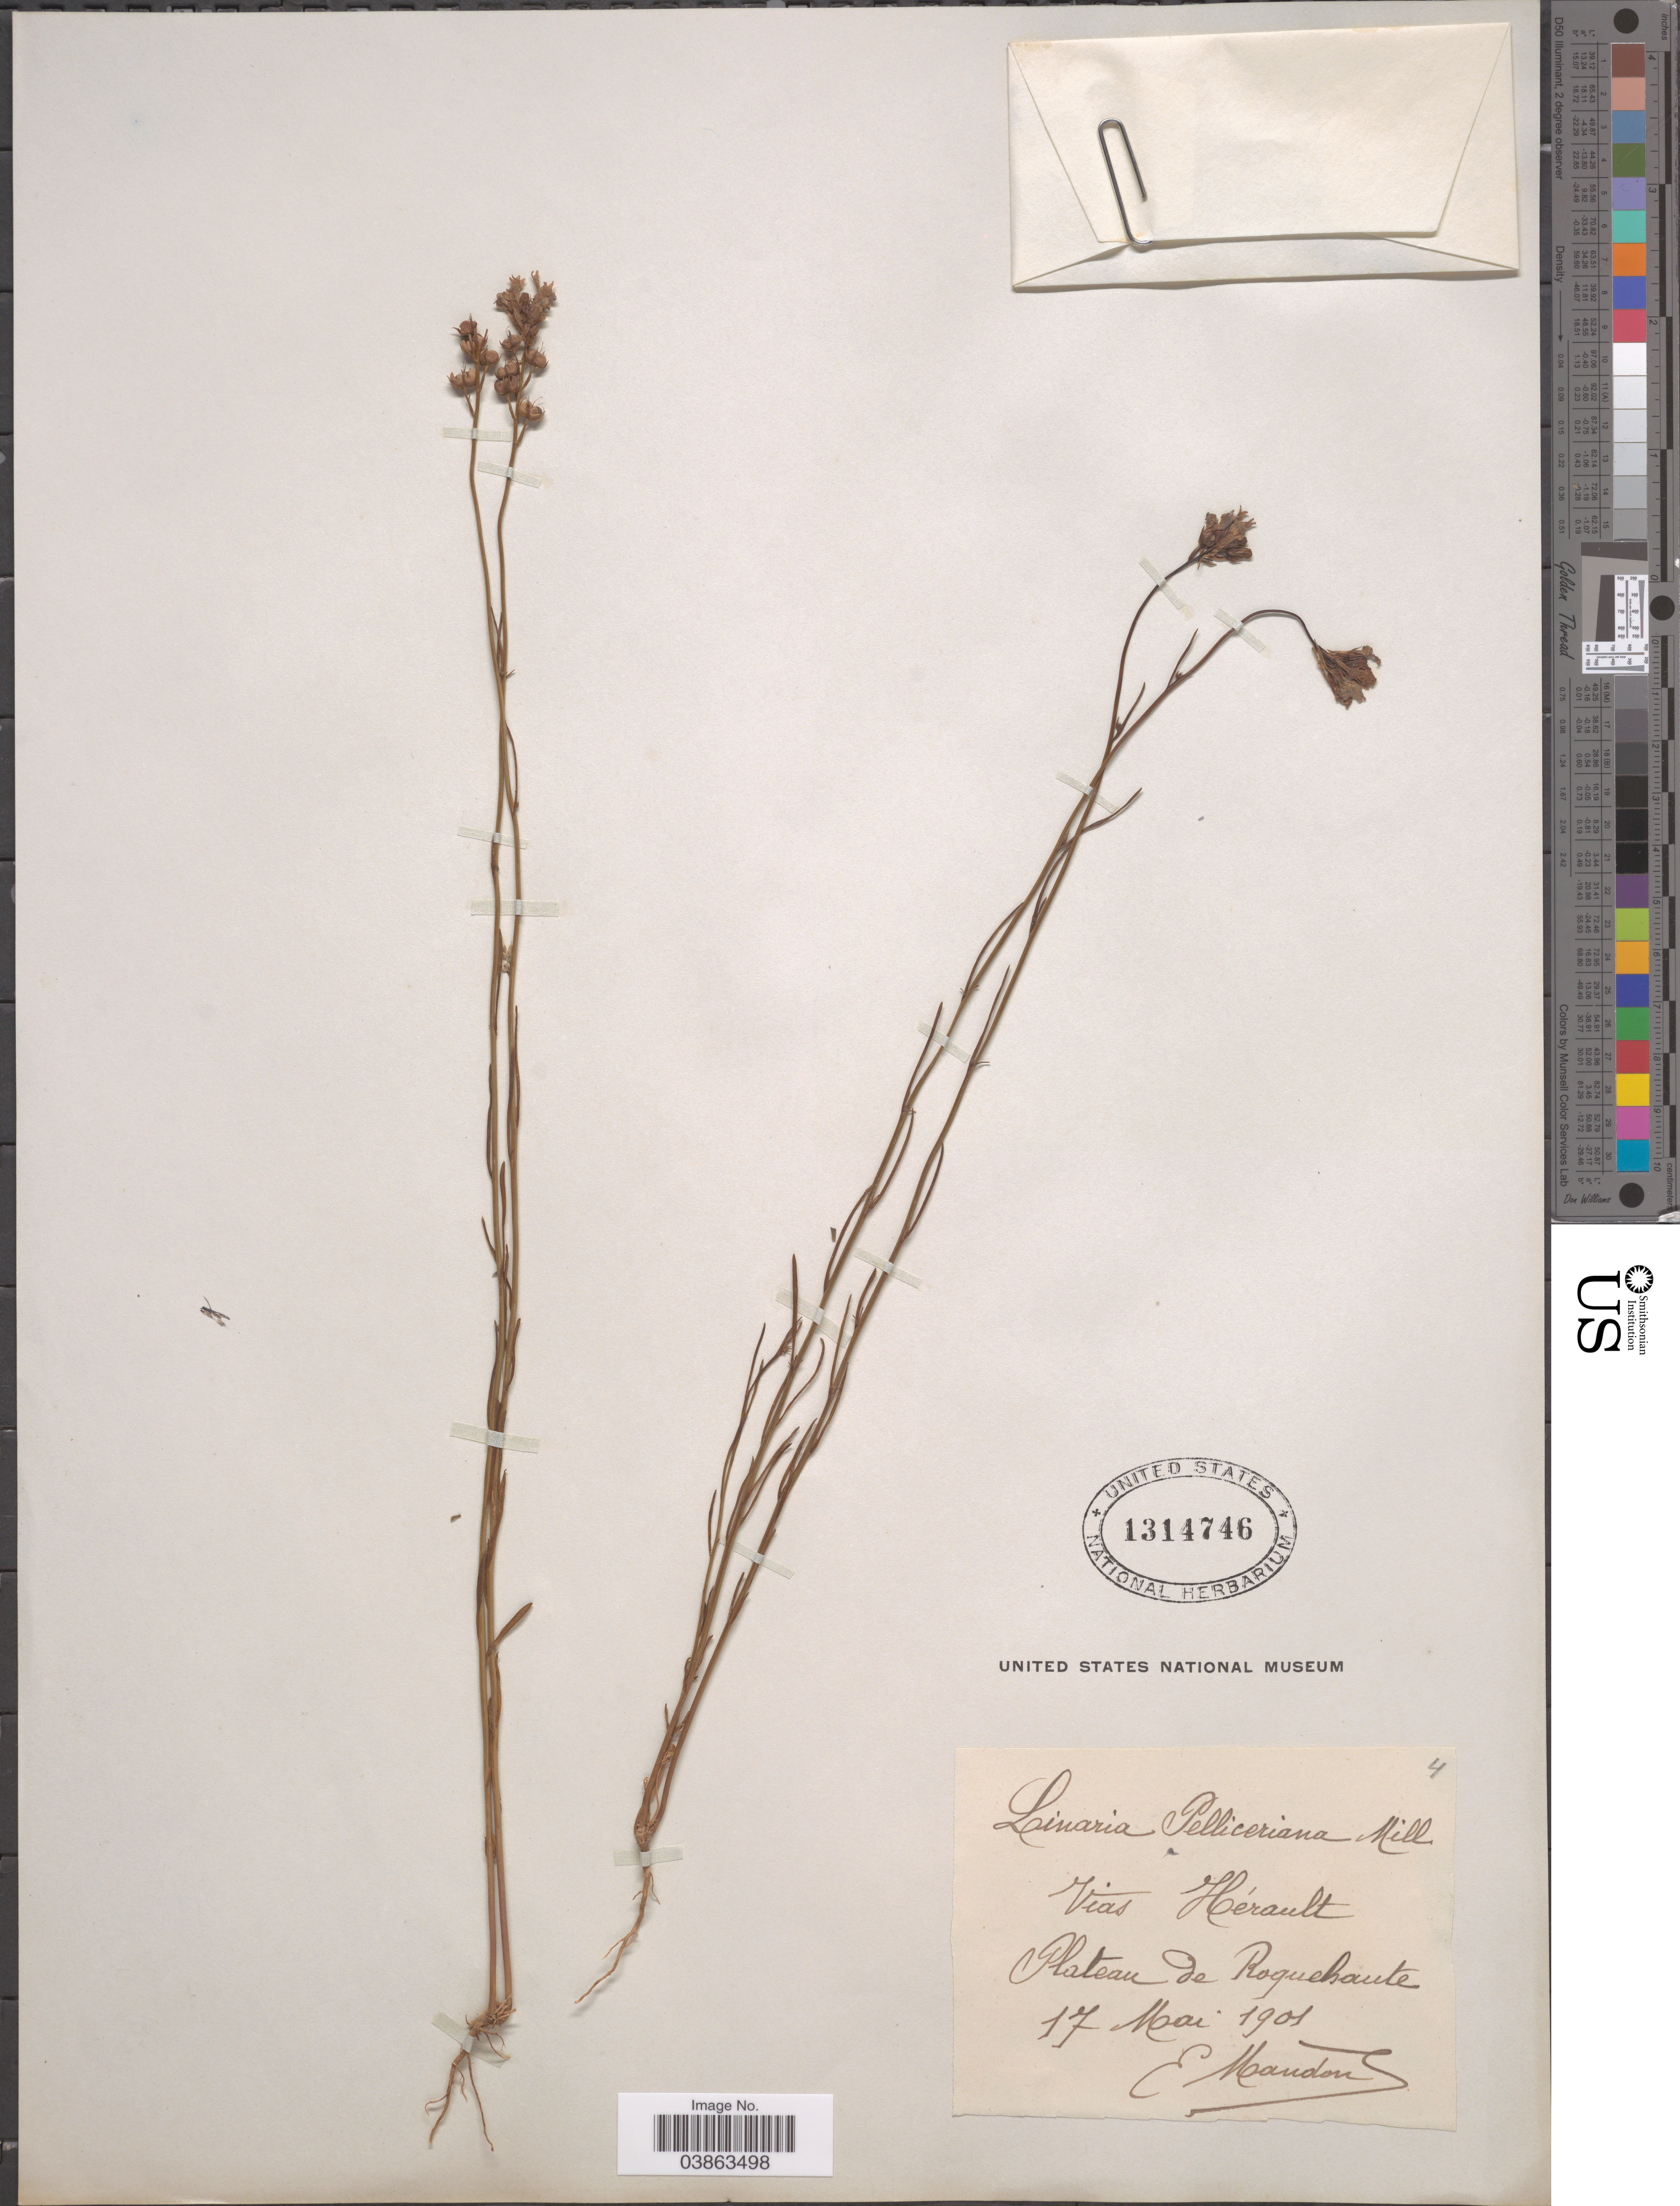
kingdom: Plantae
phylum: Tracheophyta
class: Magnoliopsida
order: Lamiales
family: Plantaginaceae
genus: Linaria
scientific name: Linaria pelliceriana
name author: St.-Lag.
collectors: E. Mandon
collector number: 4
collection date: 1901-05-17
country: France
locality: Vias Hérault. Plateau de Roguehaute.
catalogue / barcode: US 1314746